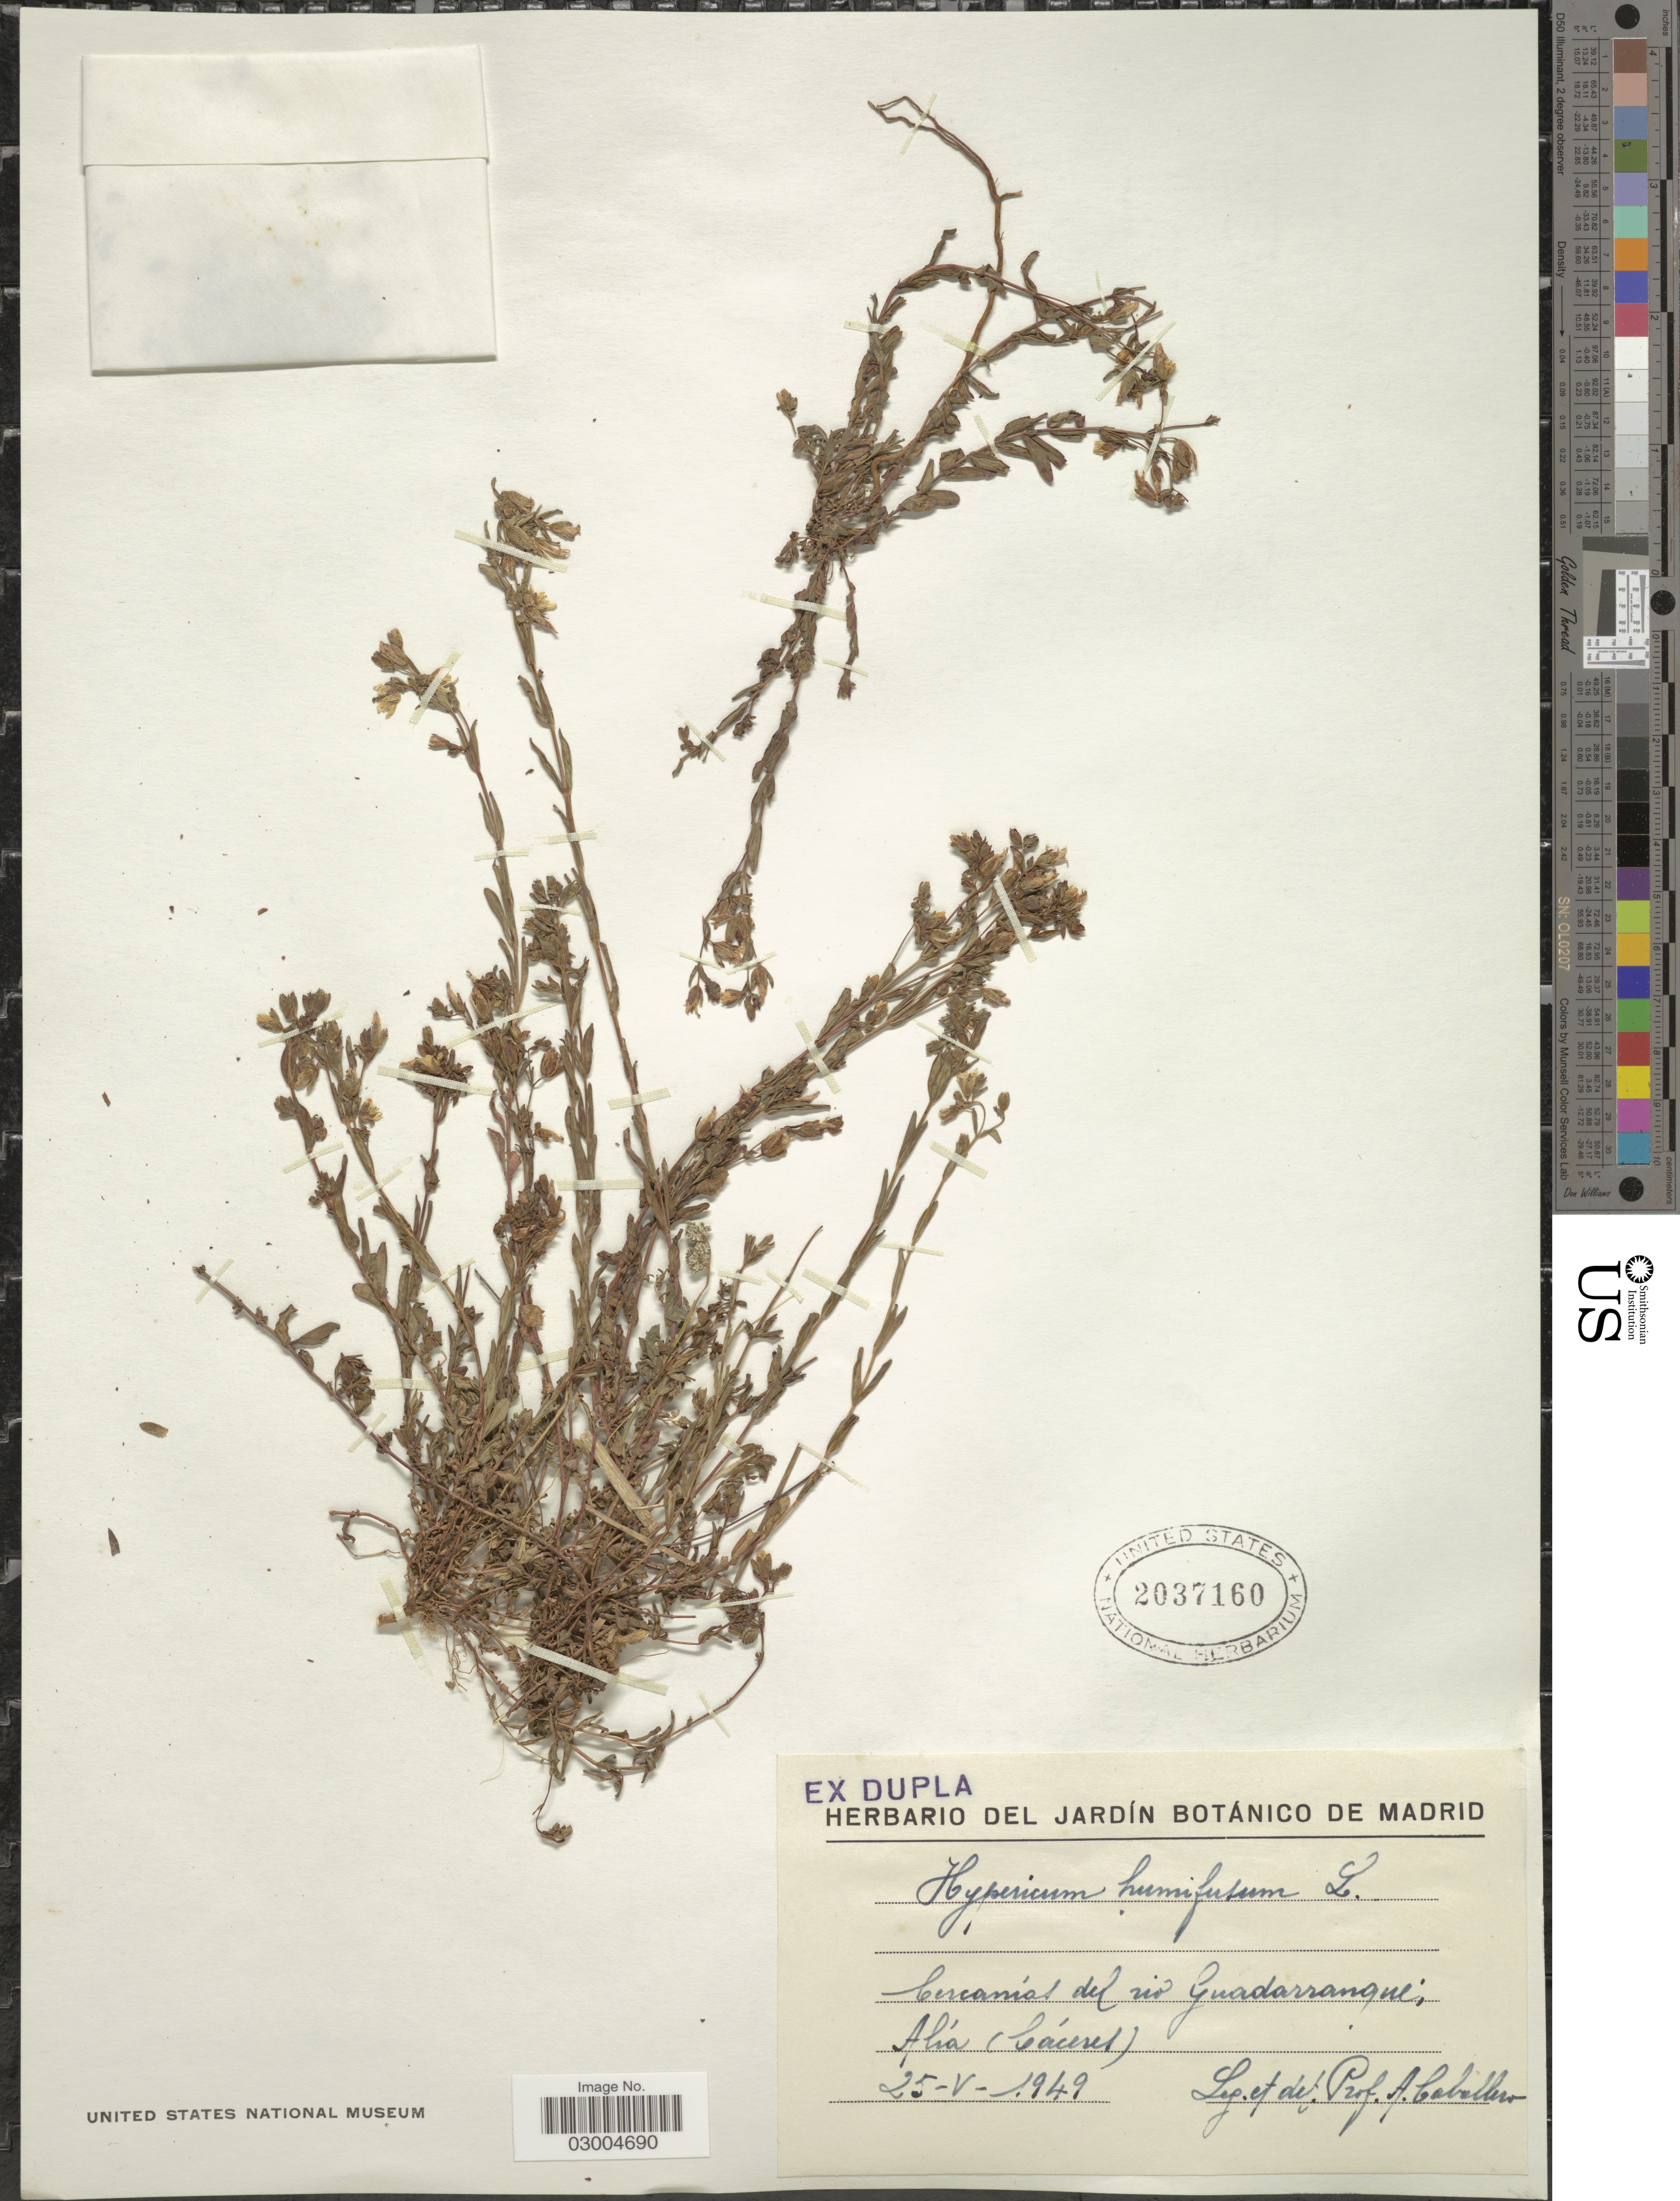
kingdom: Plantae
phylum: Tracheophyta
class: Magnoliopsida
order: Malpighiales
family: Hypericaceae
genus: Hypericum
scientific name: Hypericum humifusum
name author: L.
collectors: A. Caballero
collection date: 1949-05-25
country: Spain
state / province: Madrid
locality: Cercanías del rio Guadarrangue; Alía (Cáceres).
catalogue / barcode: US 2037160